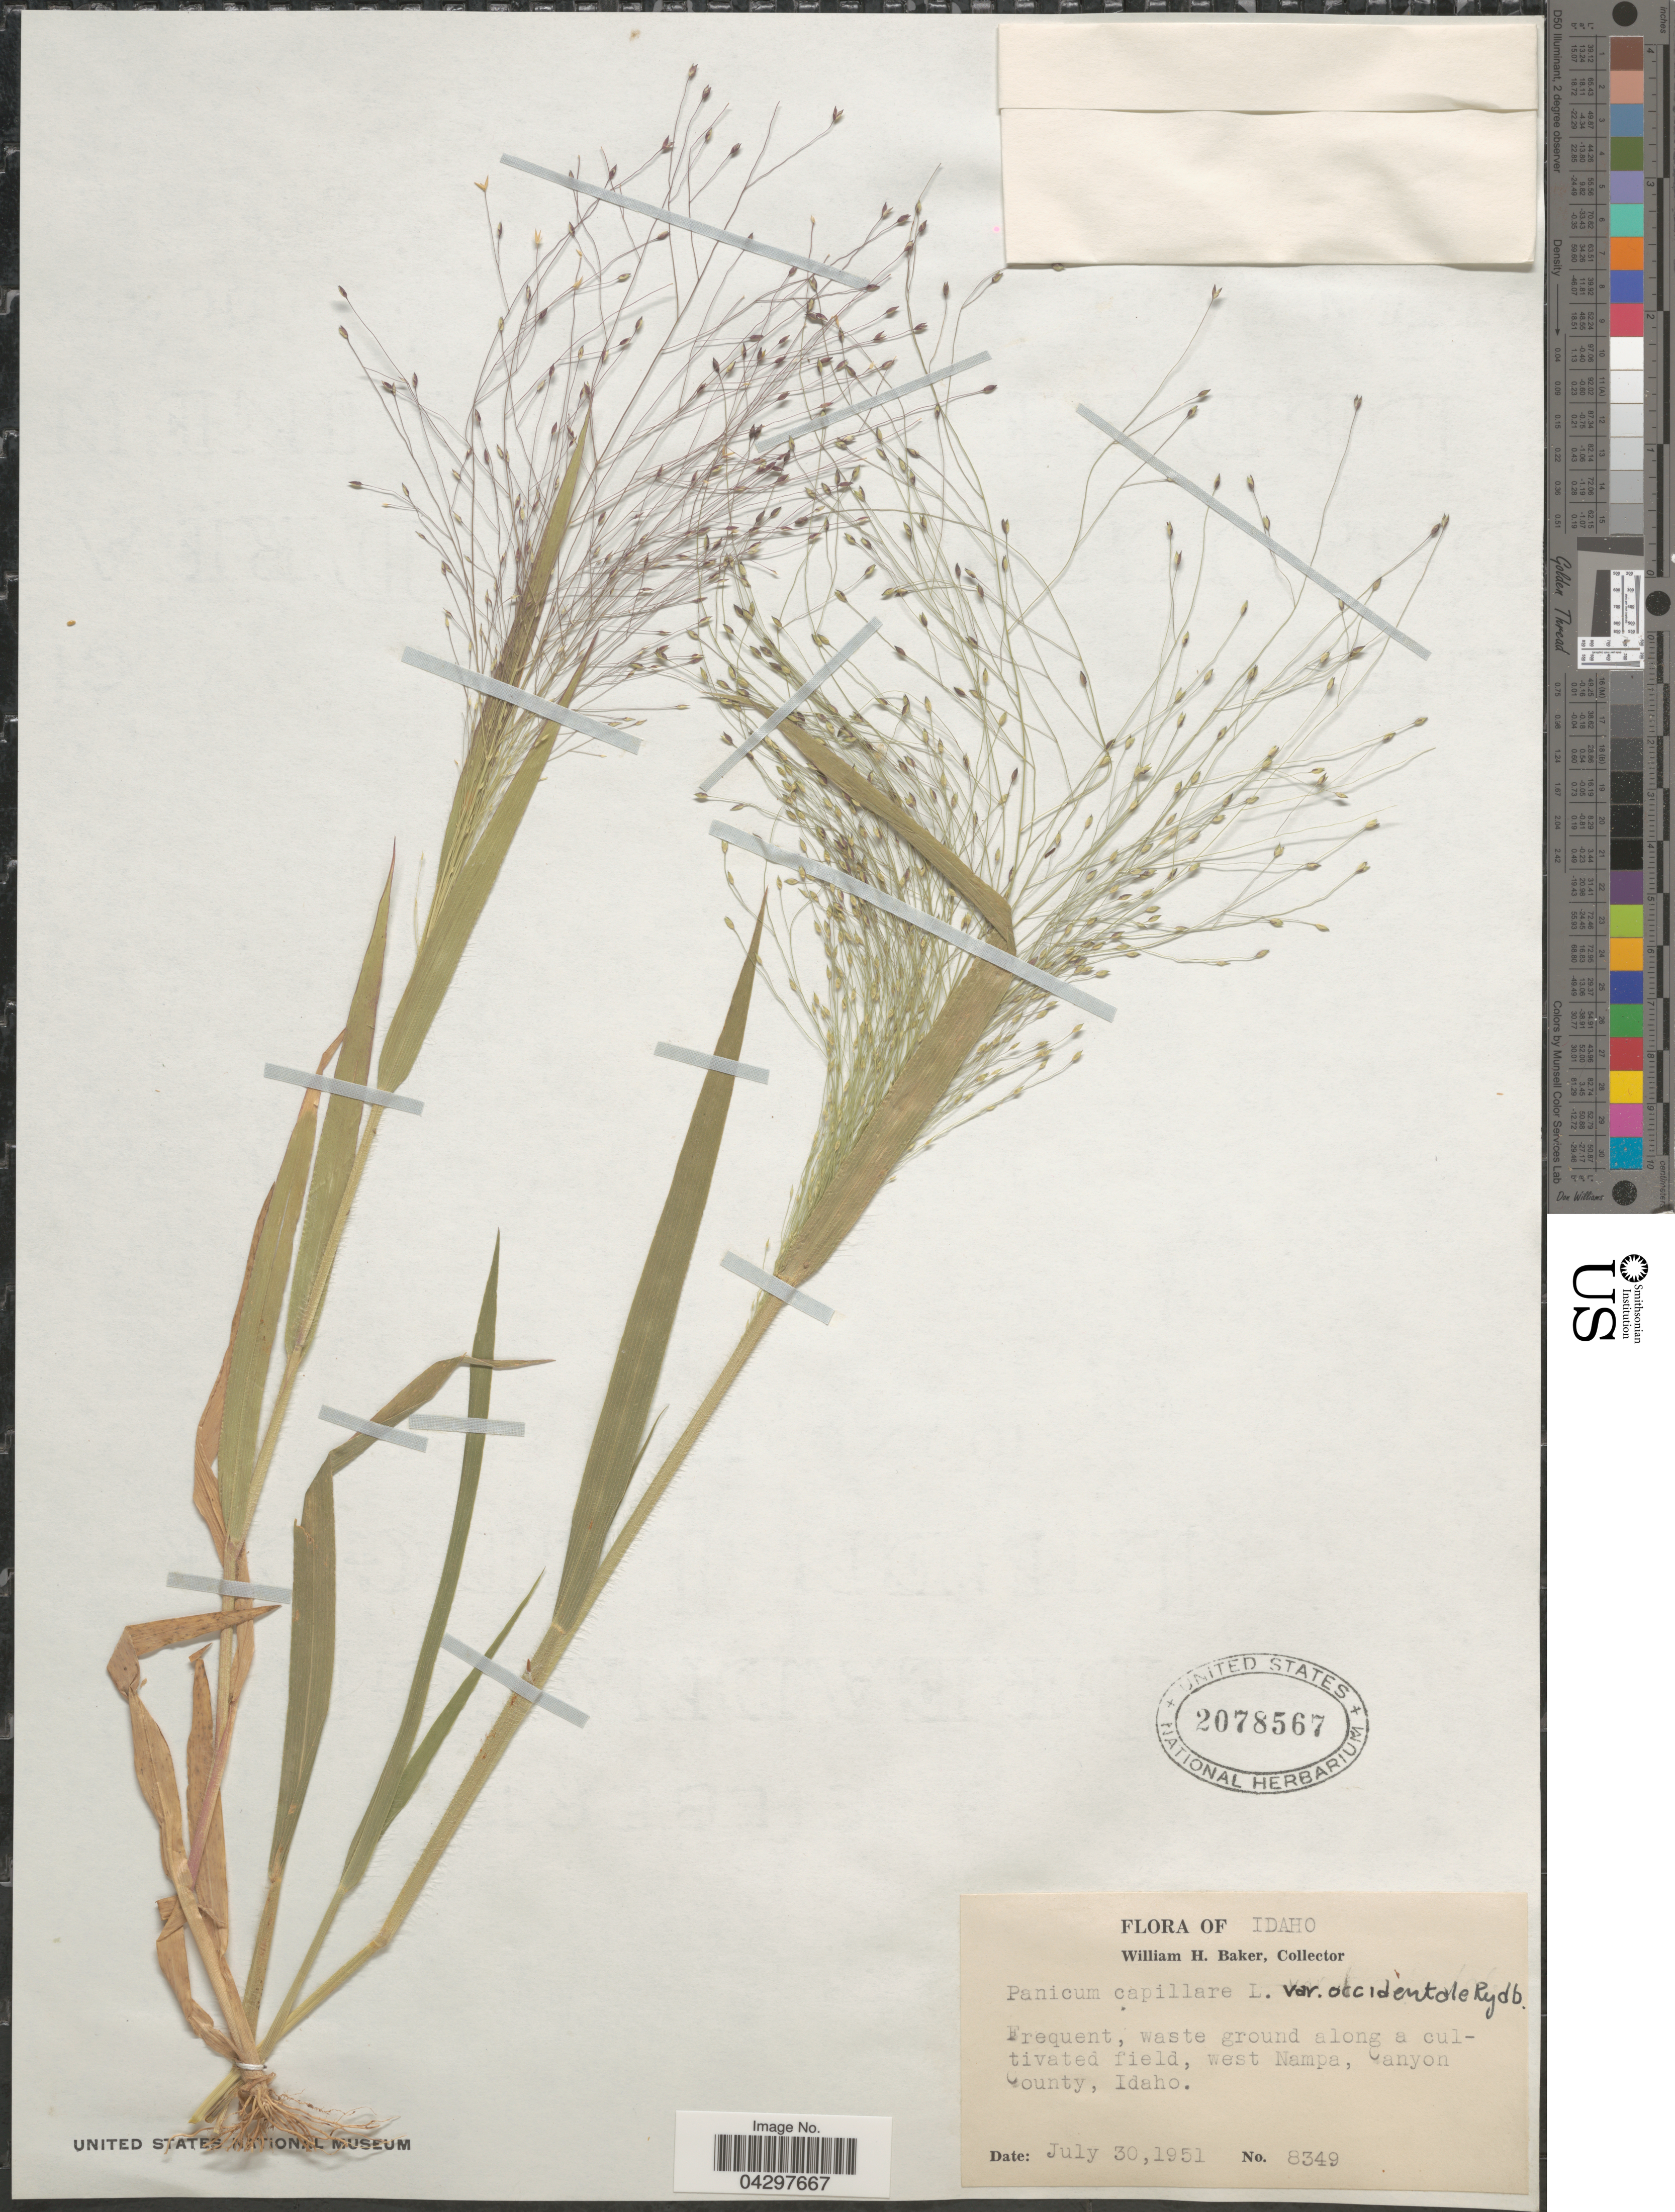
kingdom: Plantae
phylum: Tracheophyta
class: Liliopsida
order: Poales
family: Poaceae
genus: Panicum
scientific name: Panicum capillare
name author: L.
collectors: W. H. Baker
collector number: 8349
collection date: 1951-07-30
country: United States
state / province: Idaho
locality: Frequent, waste ground along a cultivated field, west Nampa, Canyon County.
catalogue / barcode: US 2078567